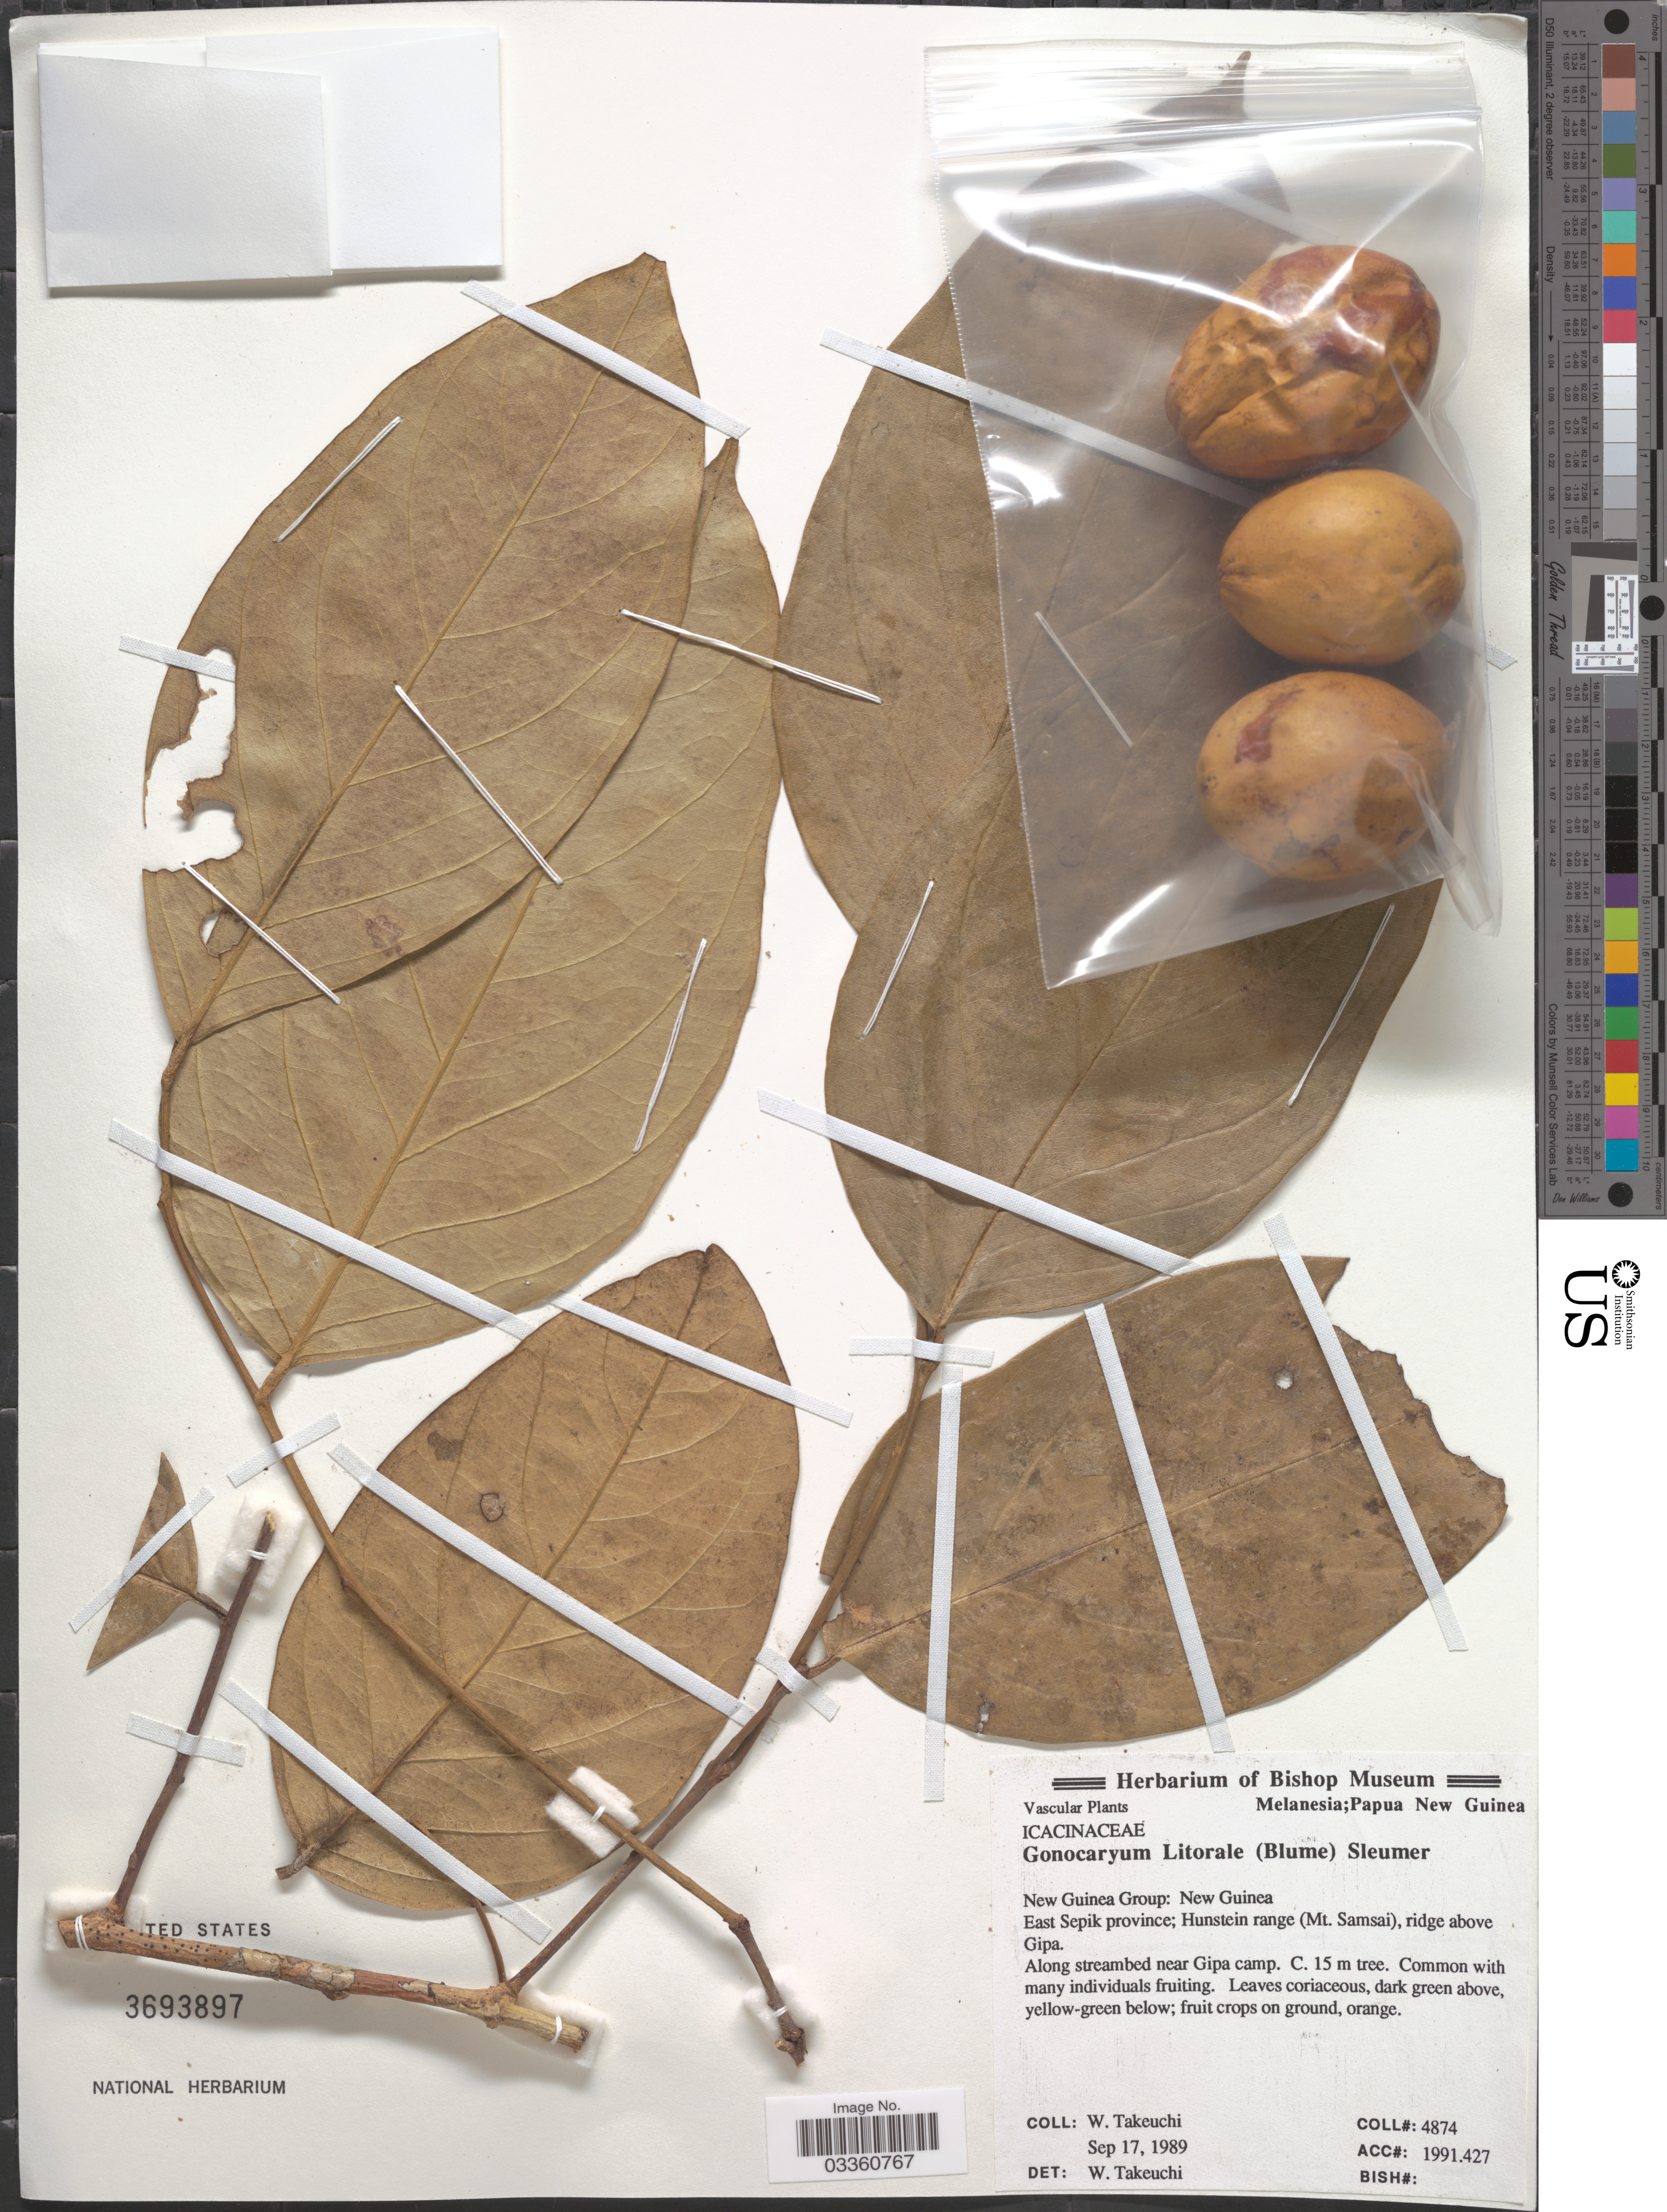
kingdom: Plantae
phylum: Tracheophyta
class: Magnoliopsida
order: Cardiopteridales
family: Cardiopteridaceae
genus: Gonocaryum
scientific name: Gonocaryum litorale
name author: (Blume) Sleumer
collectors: W. Takeuchi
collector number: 4874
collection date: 1989-09-17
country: Papua New Guinea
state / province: East Sepik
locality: New Guinea Group: New Guinea. Hunstein range (Mt. Samsai), ridge above Gipa. Along streambed near Gipa camp.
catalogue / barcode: US 3693897